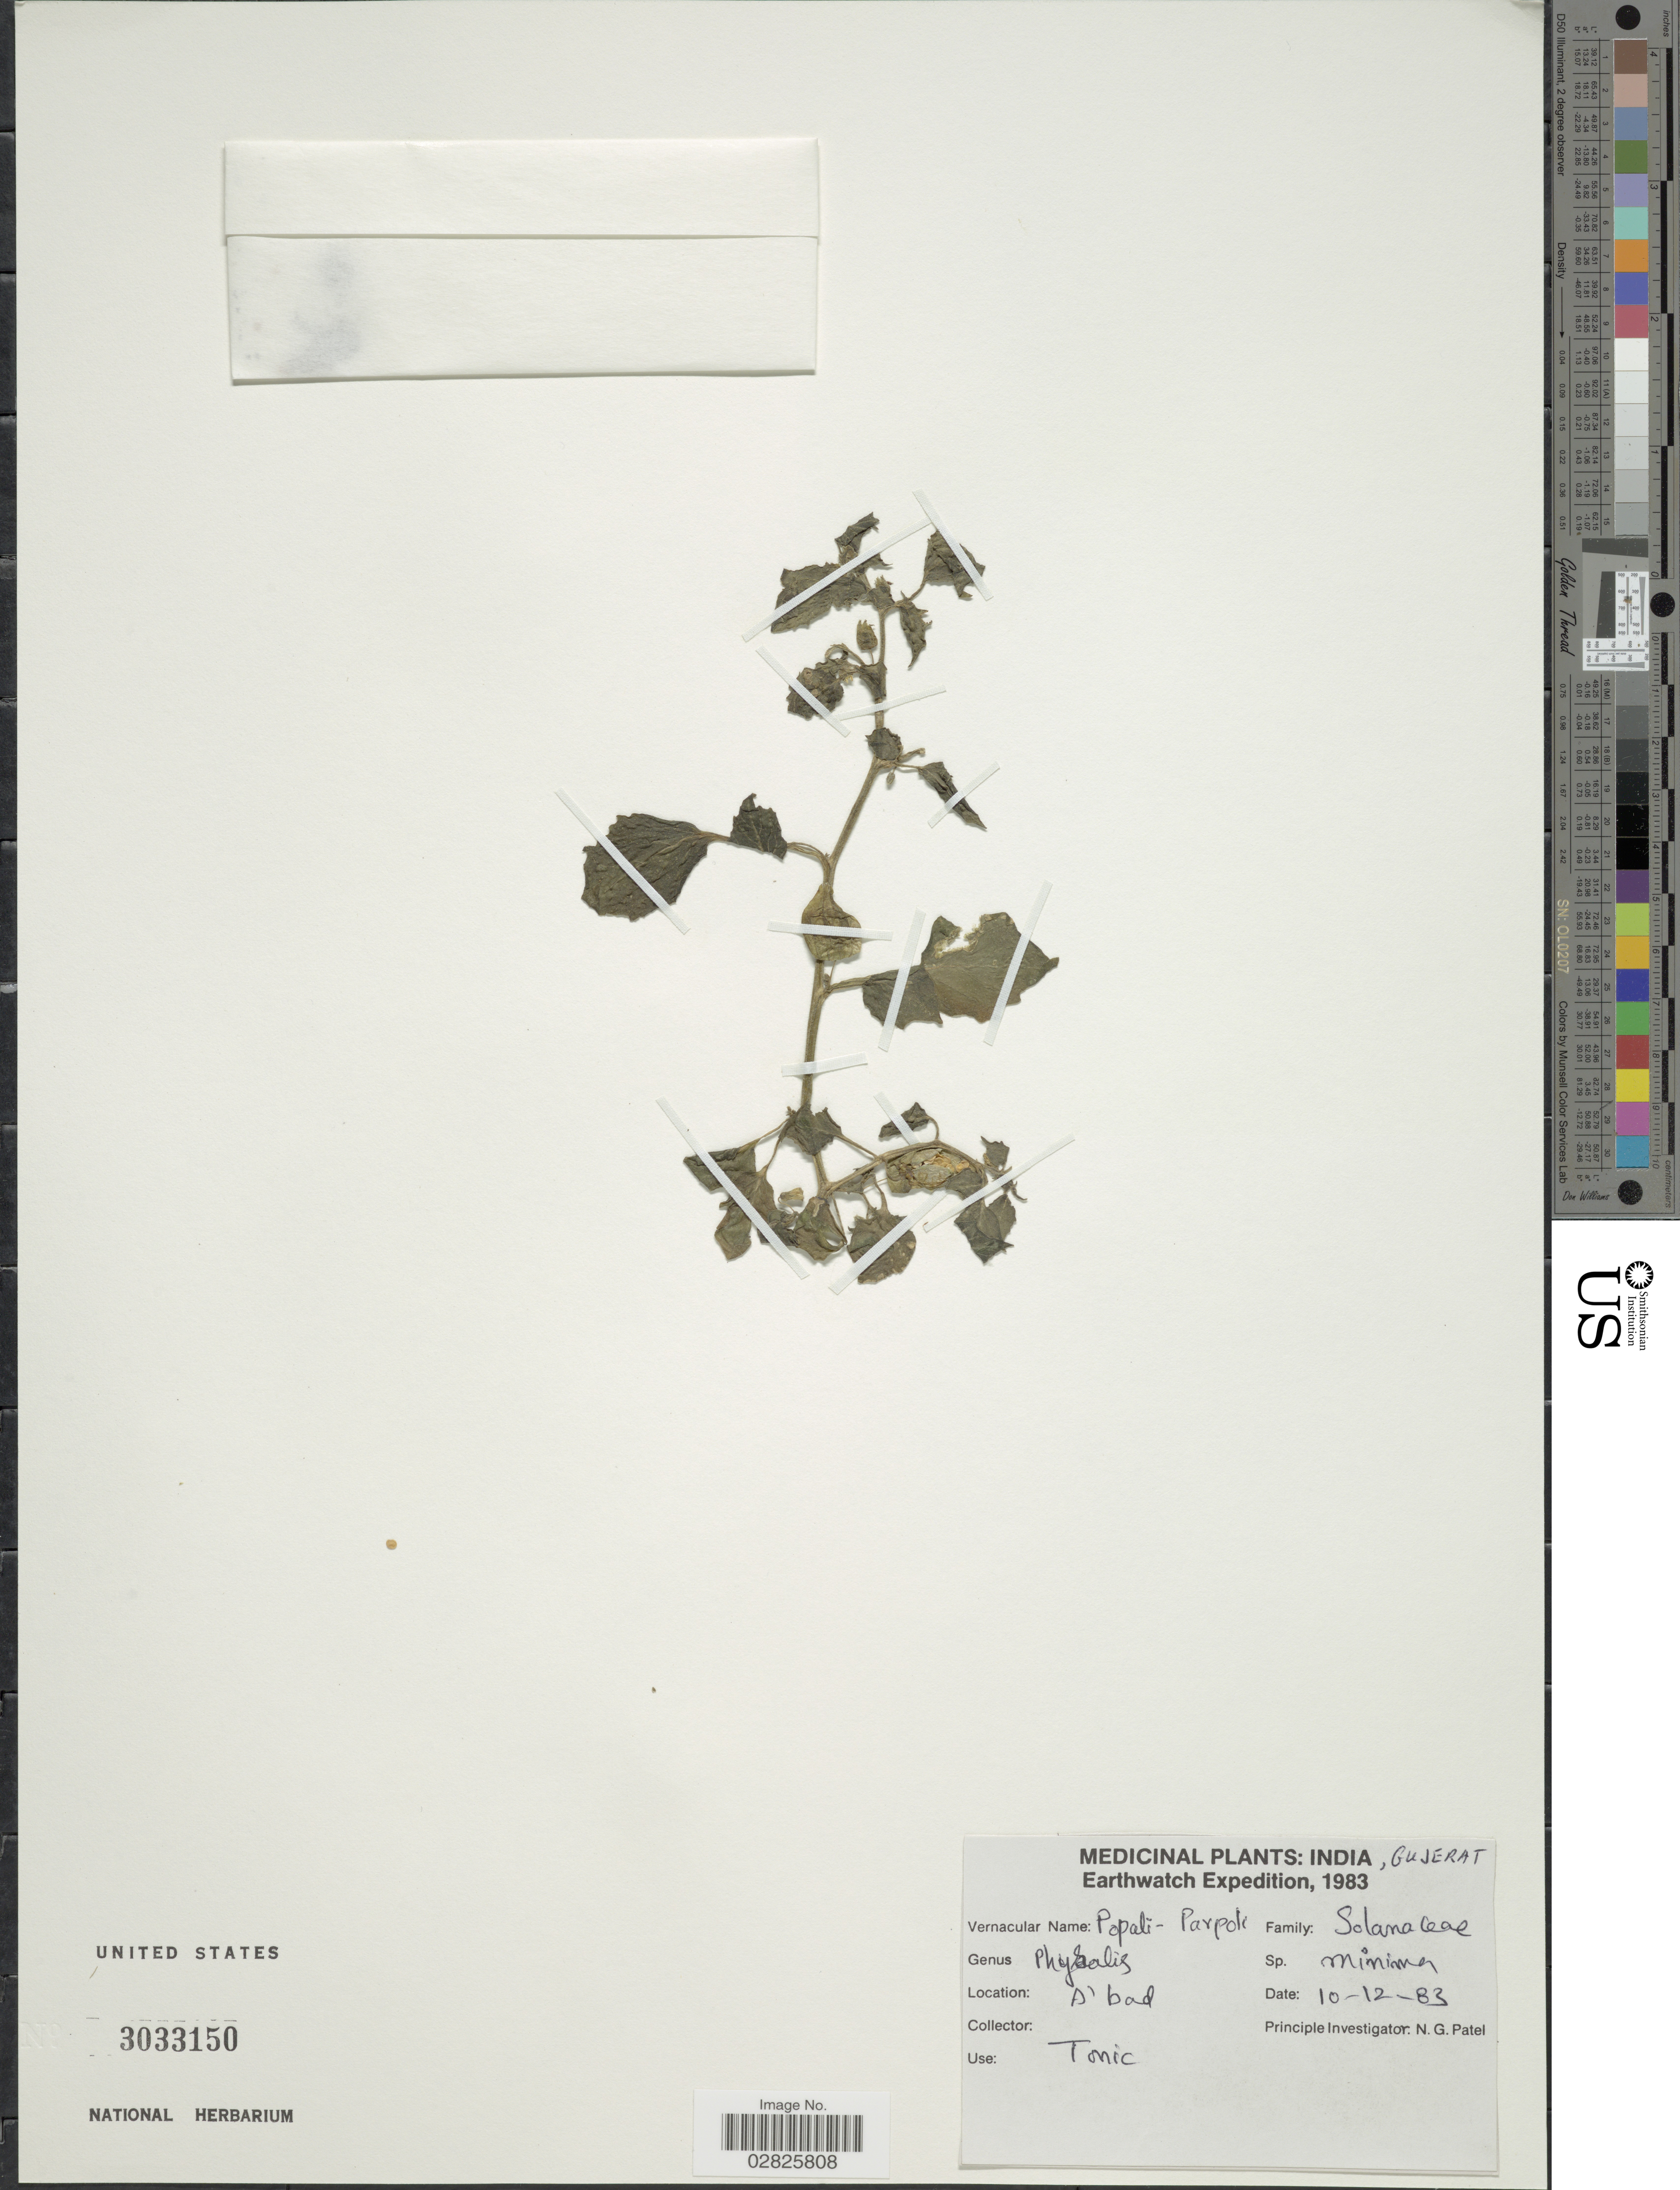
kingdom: Plantae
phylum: Tracheophyta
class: Magnoliopsida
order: Solanales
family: Solanaceae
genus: Physalis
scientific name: Physalis minima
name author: L.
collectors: N. Patel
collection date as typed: Transcribed d/m/y: 10/12/83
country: India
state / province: Gujarat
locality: Gujerat. S'bad [interpreted].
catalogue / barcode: US 3033150